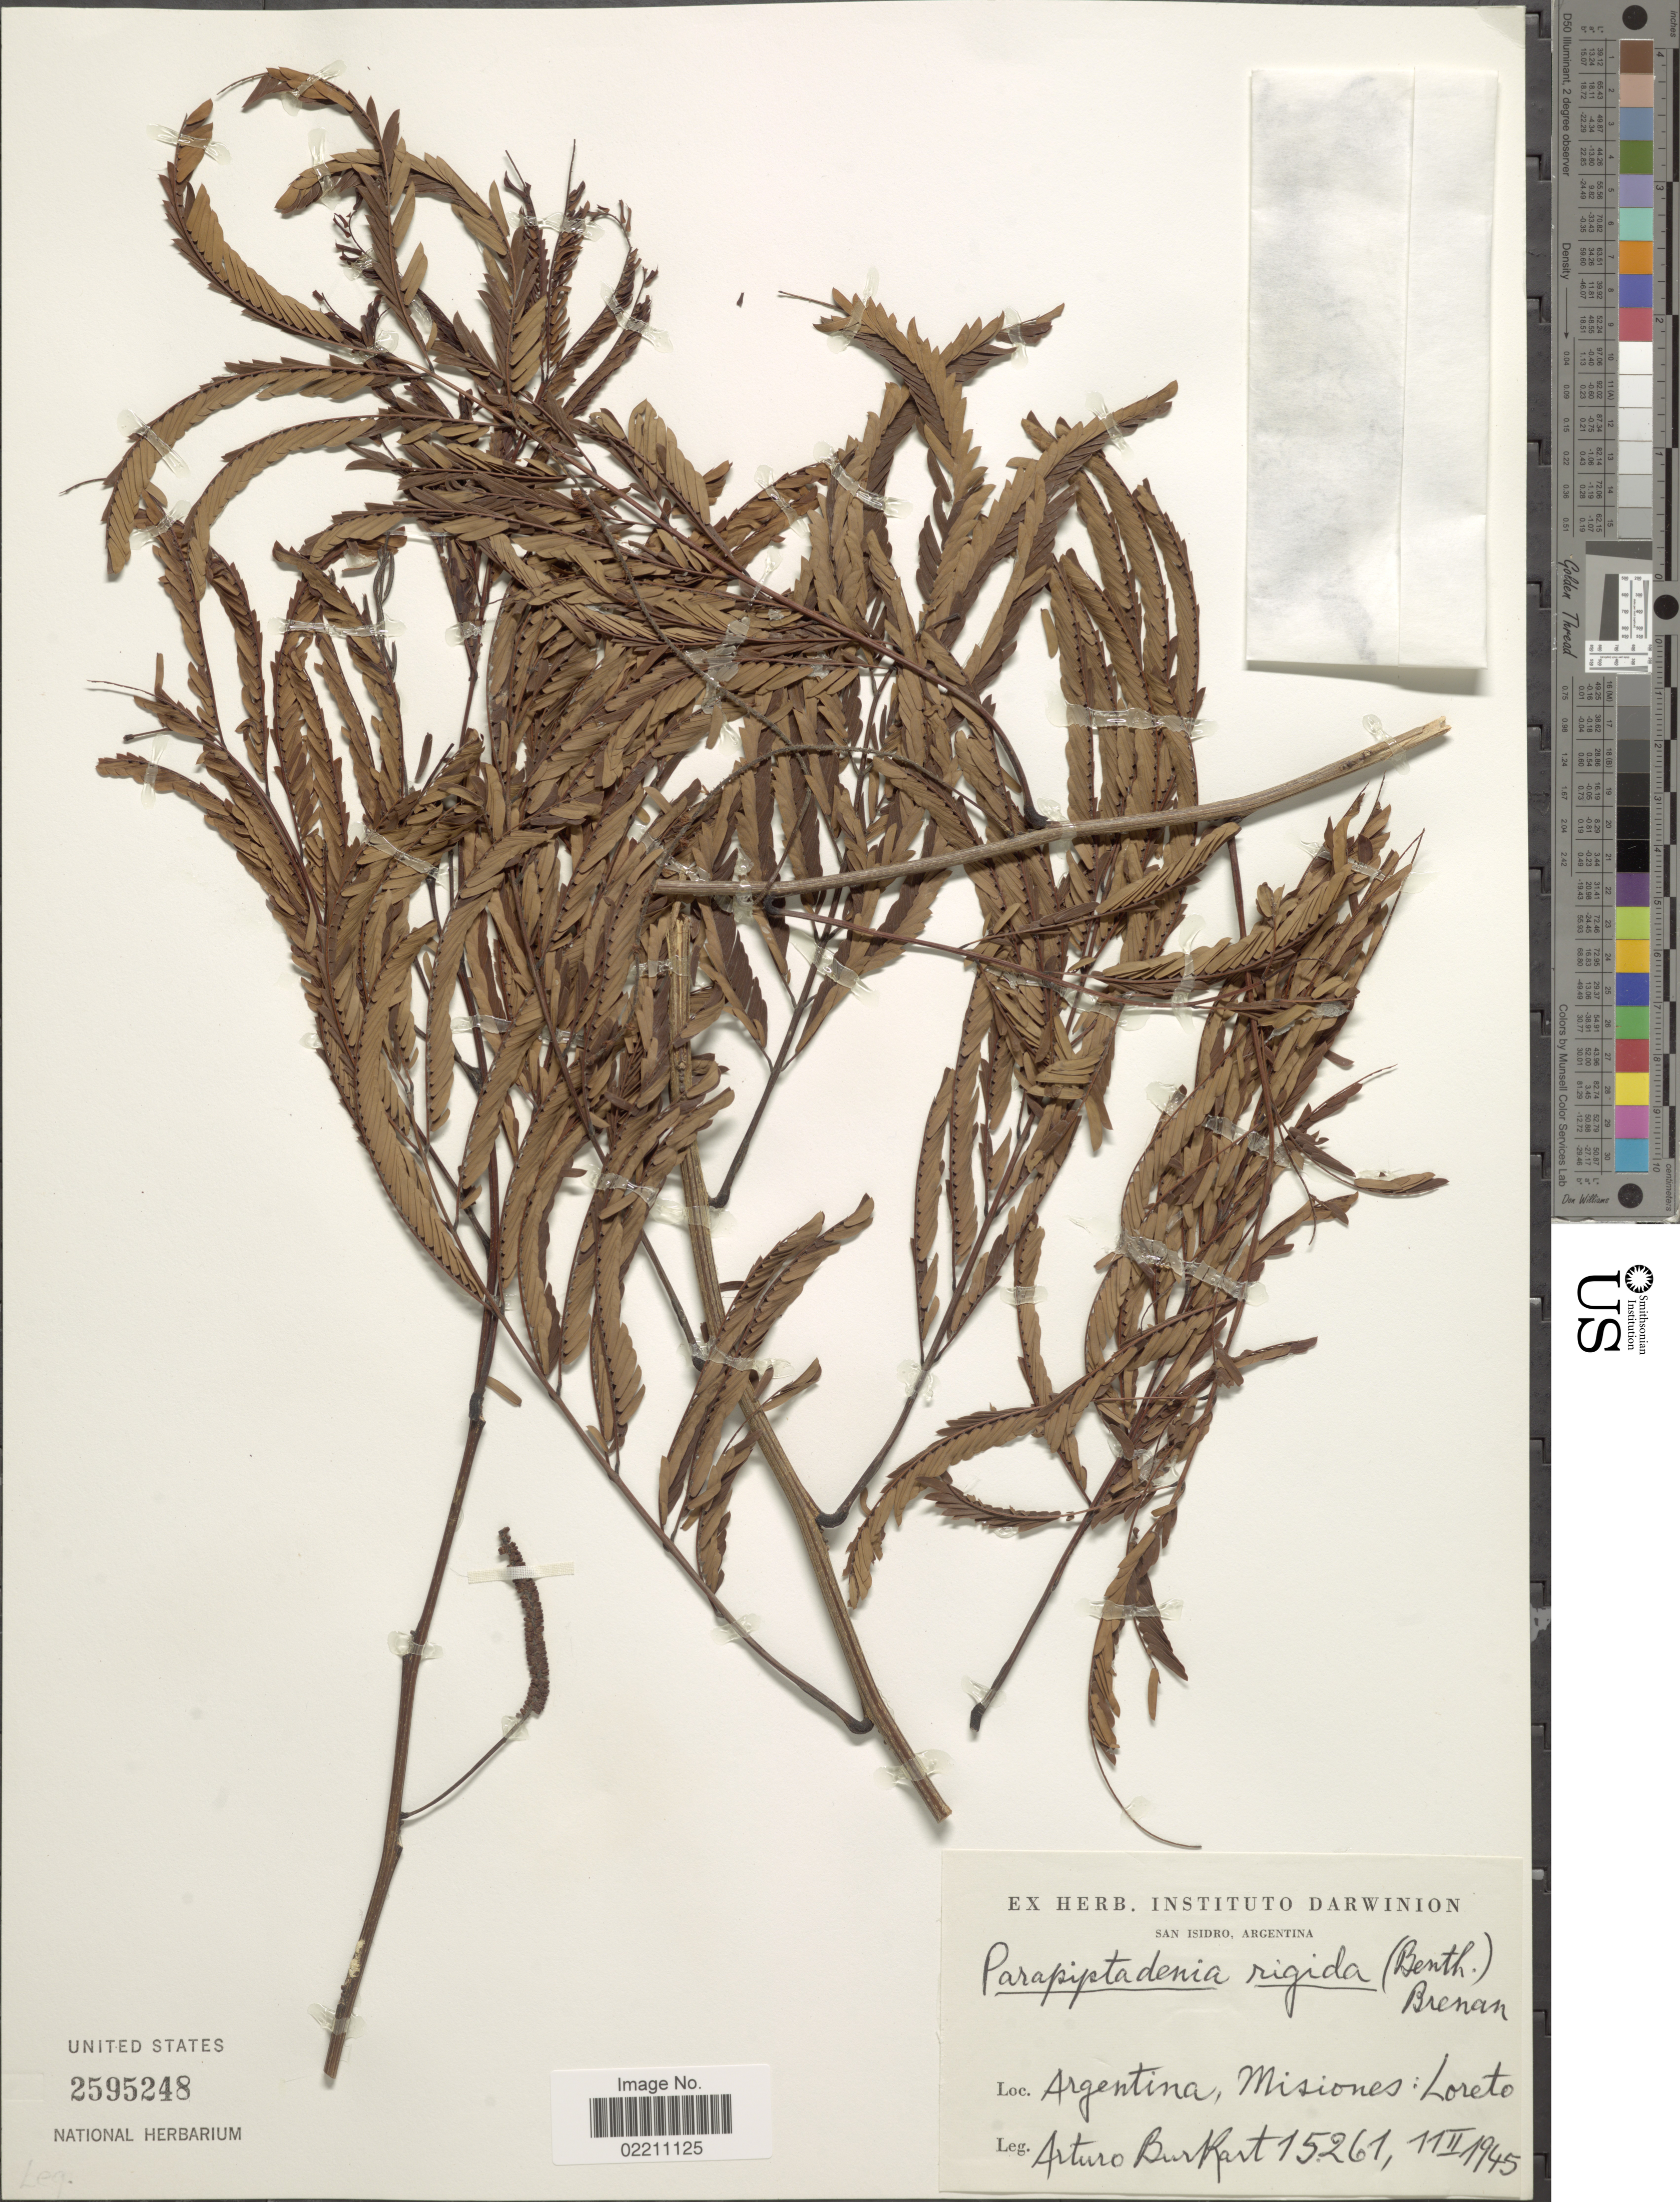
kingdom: Plantae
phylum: Tracheophyta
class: Magnoliopsida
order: Fabales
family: Fabaceae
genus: Parapiptadenia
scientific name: Parapiptadenia rigida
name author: (Benth.) Brenan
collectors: A. E. Burkart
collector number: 15261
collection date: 1945-02-11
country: Argentina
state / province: Misiones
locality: Argentina, Misiones: Loreto.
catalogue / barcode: US 2595248